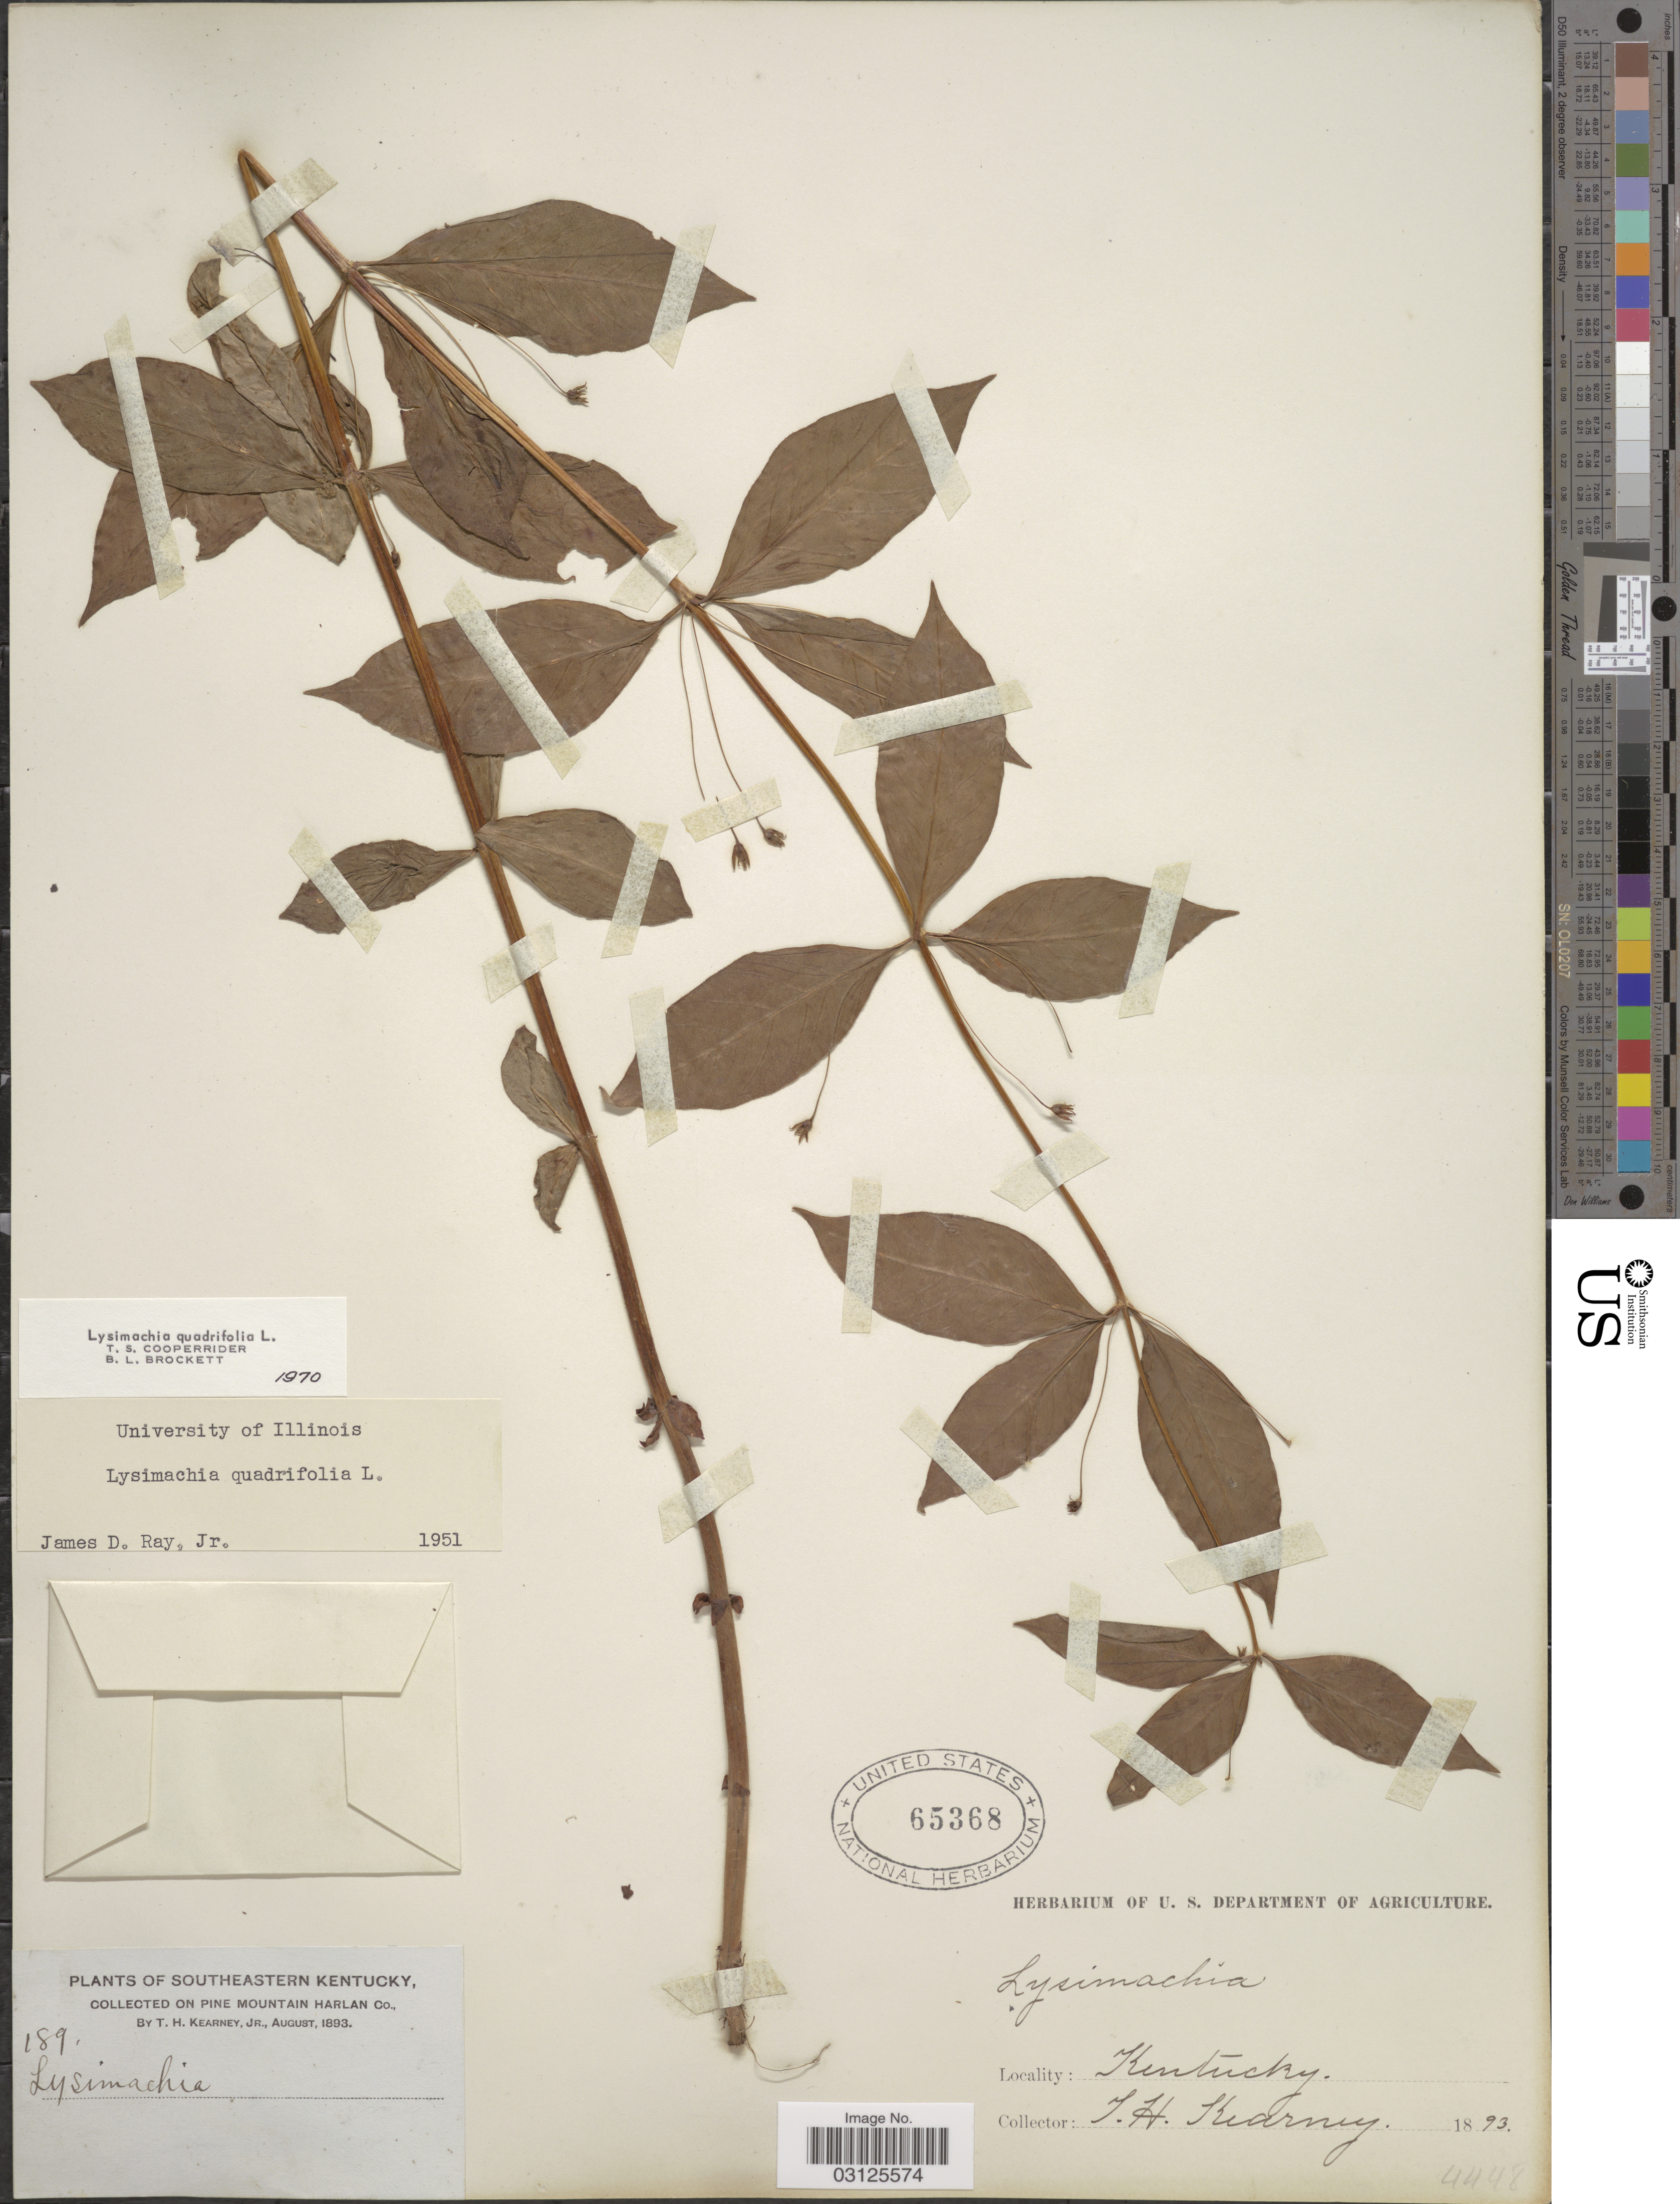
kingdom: Plantae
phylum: Tracheophyta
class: Magnoliopsida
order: Ericales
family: Primulaceae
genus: Lysimachia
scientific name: Lysimachia quadrifolia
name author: L.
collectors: T. H. Kearney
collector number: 189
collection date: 1893-08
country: United States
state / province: Kentucky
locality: Southeastern Kentucky, On Pine Mountain Harlan Co.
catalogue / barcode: US 65368